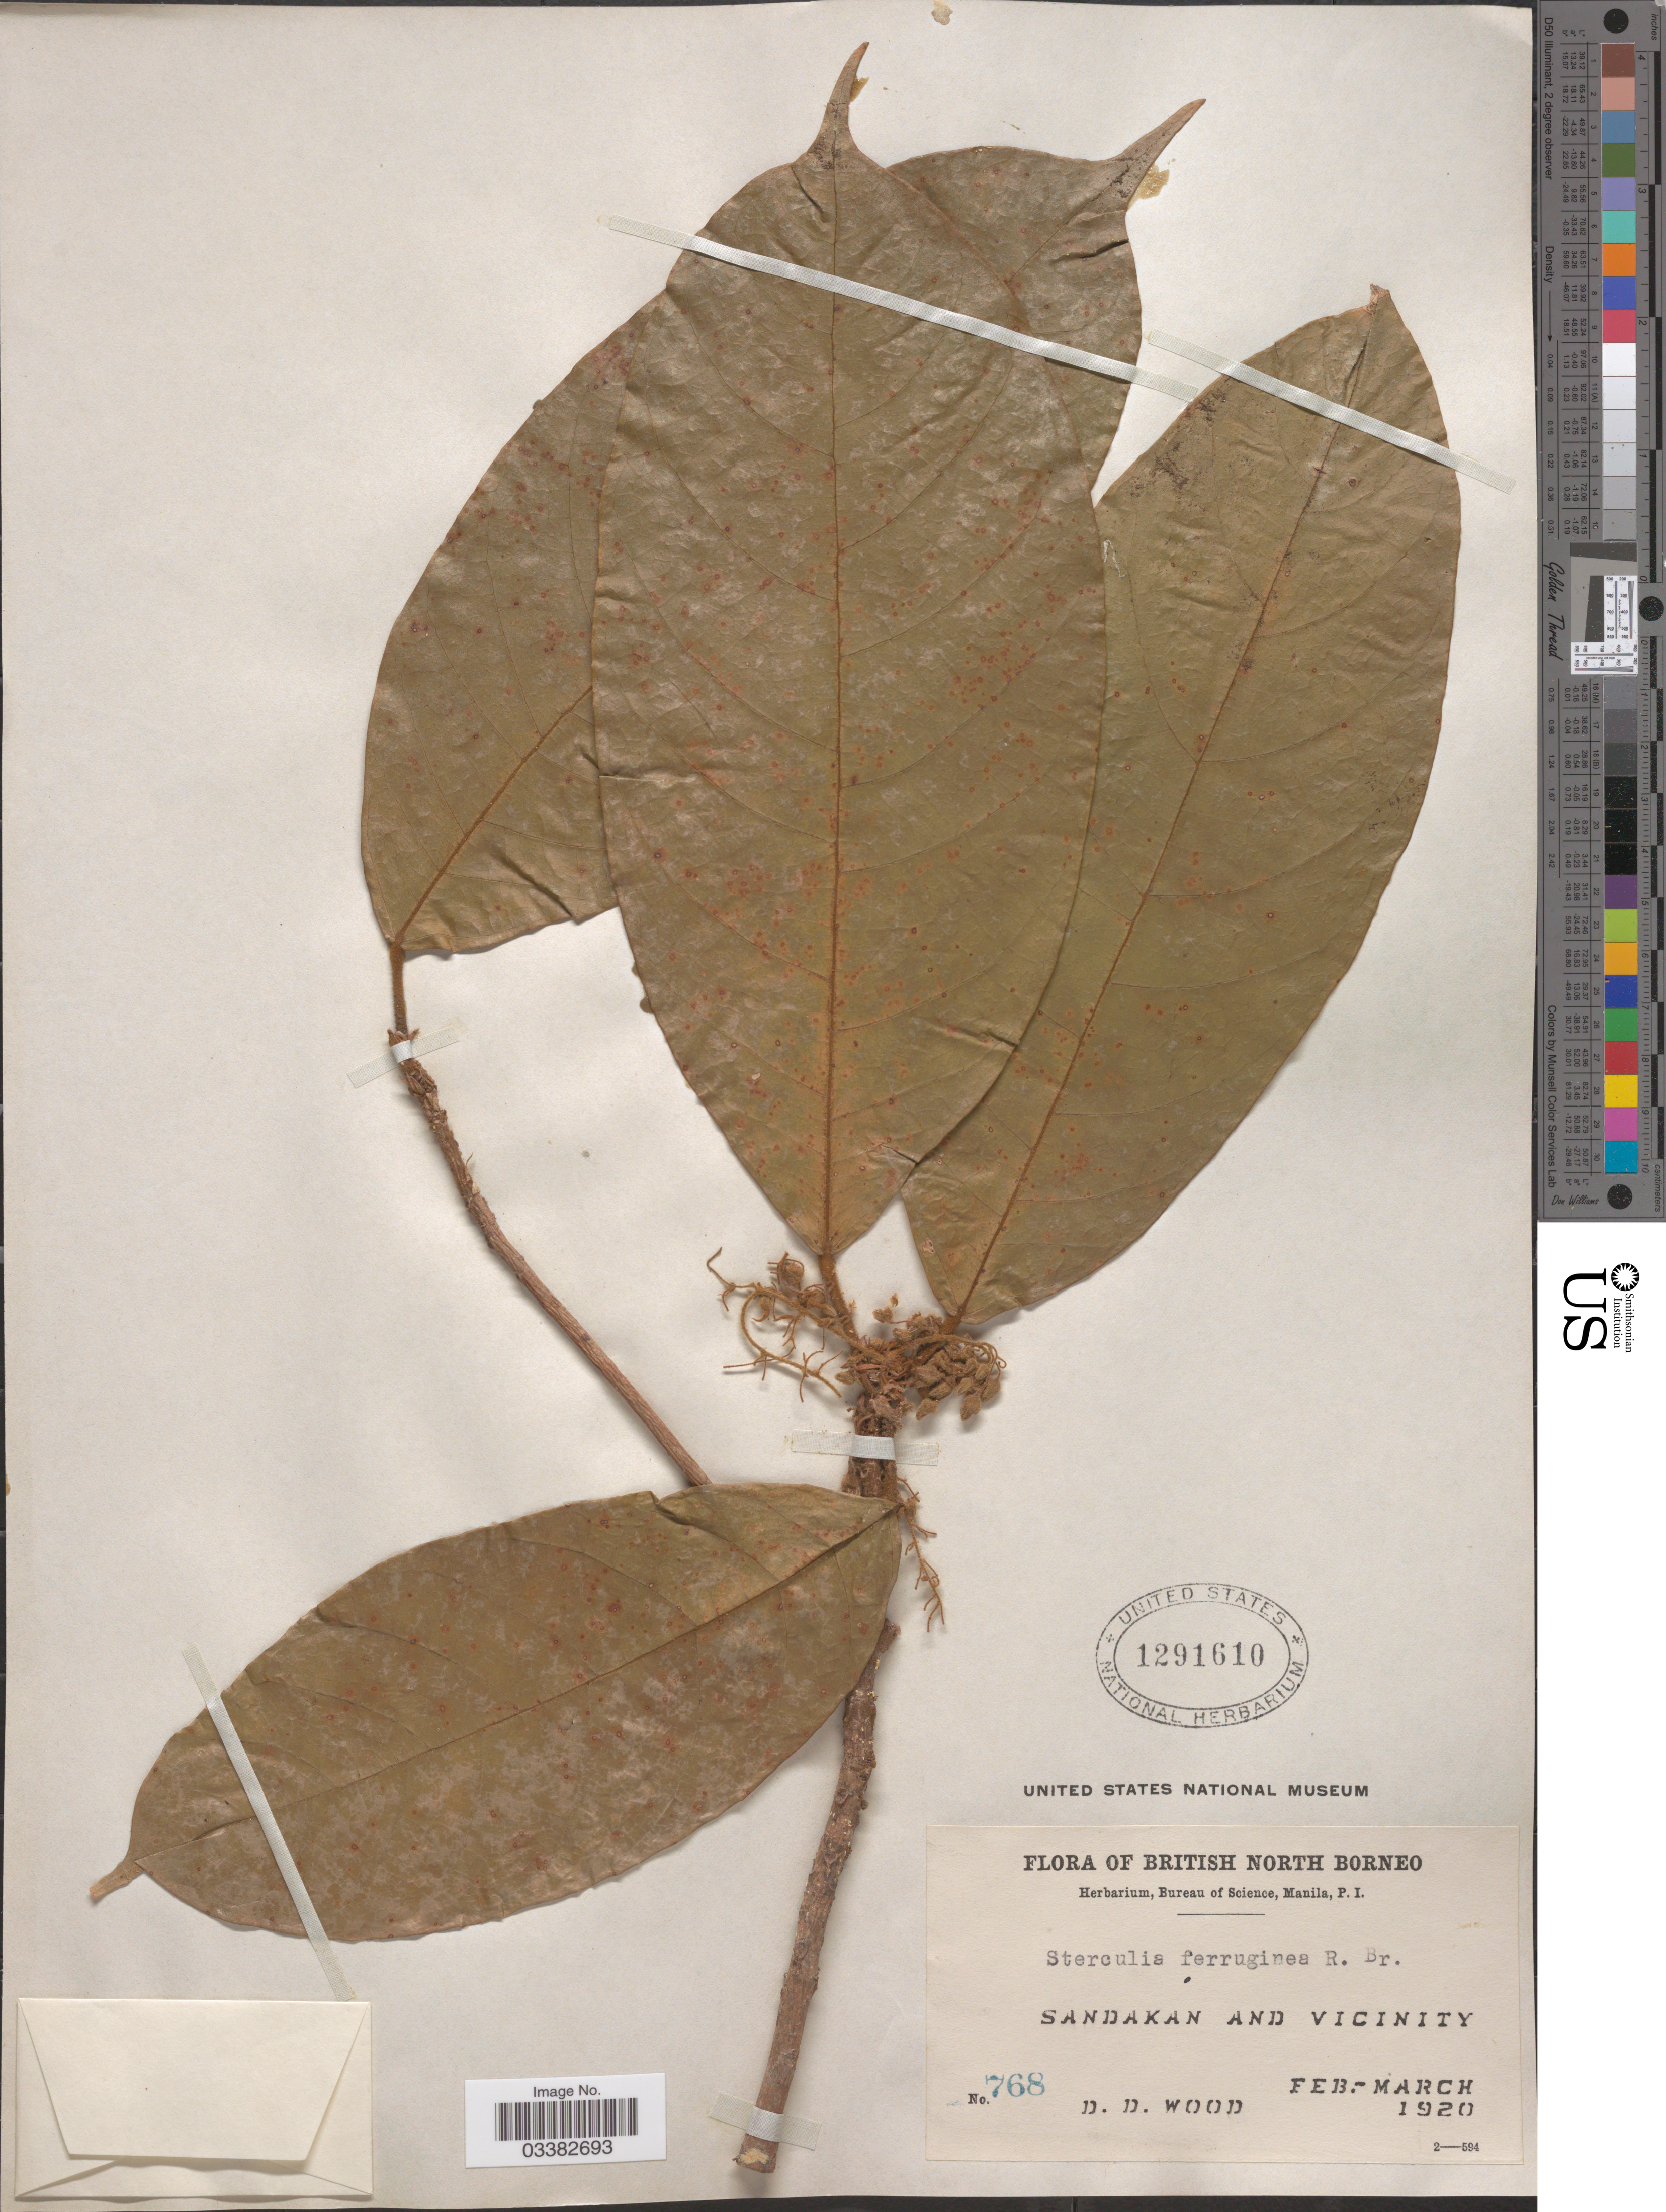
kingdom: Plantae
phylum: Tracheophyta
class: Magnoliopsida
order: Malvales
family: Malvaceae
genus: Sterculia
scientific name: Sterculia ferruginea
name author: R. Br.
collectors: D. Wood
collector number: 768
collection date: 1920-02/1920-03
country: Malaysia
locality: British North Borneo. Sandakan and vicinity.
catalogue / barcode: US 1291610